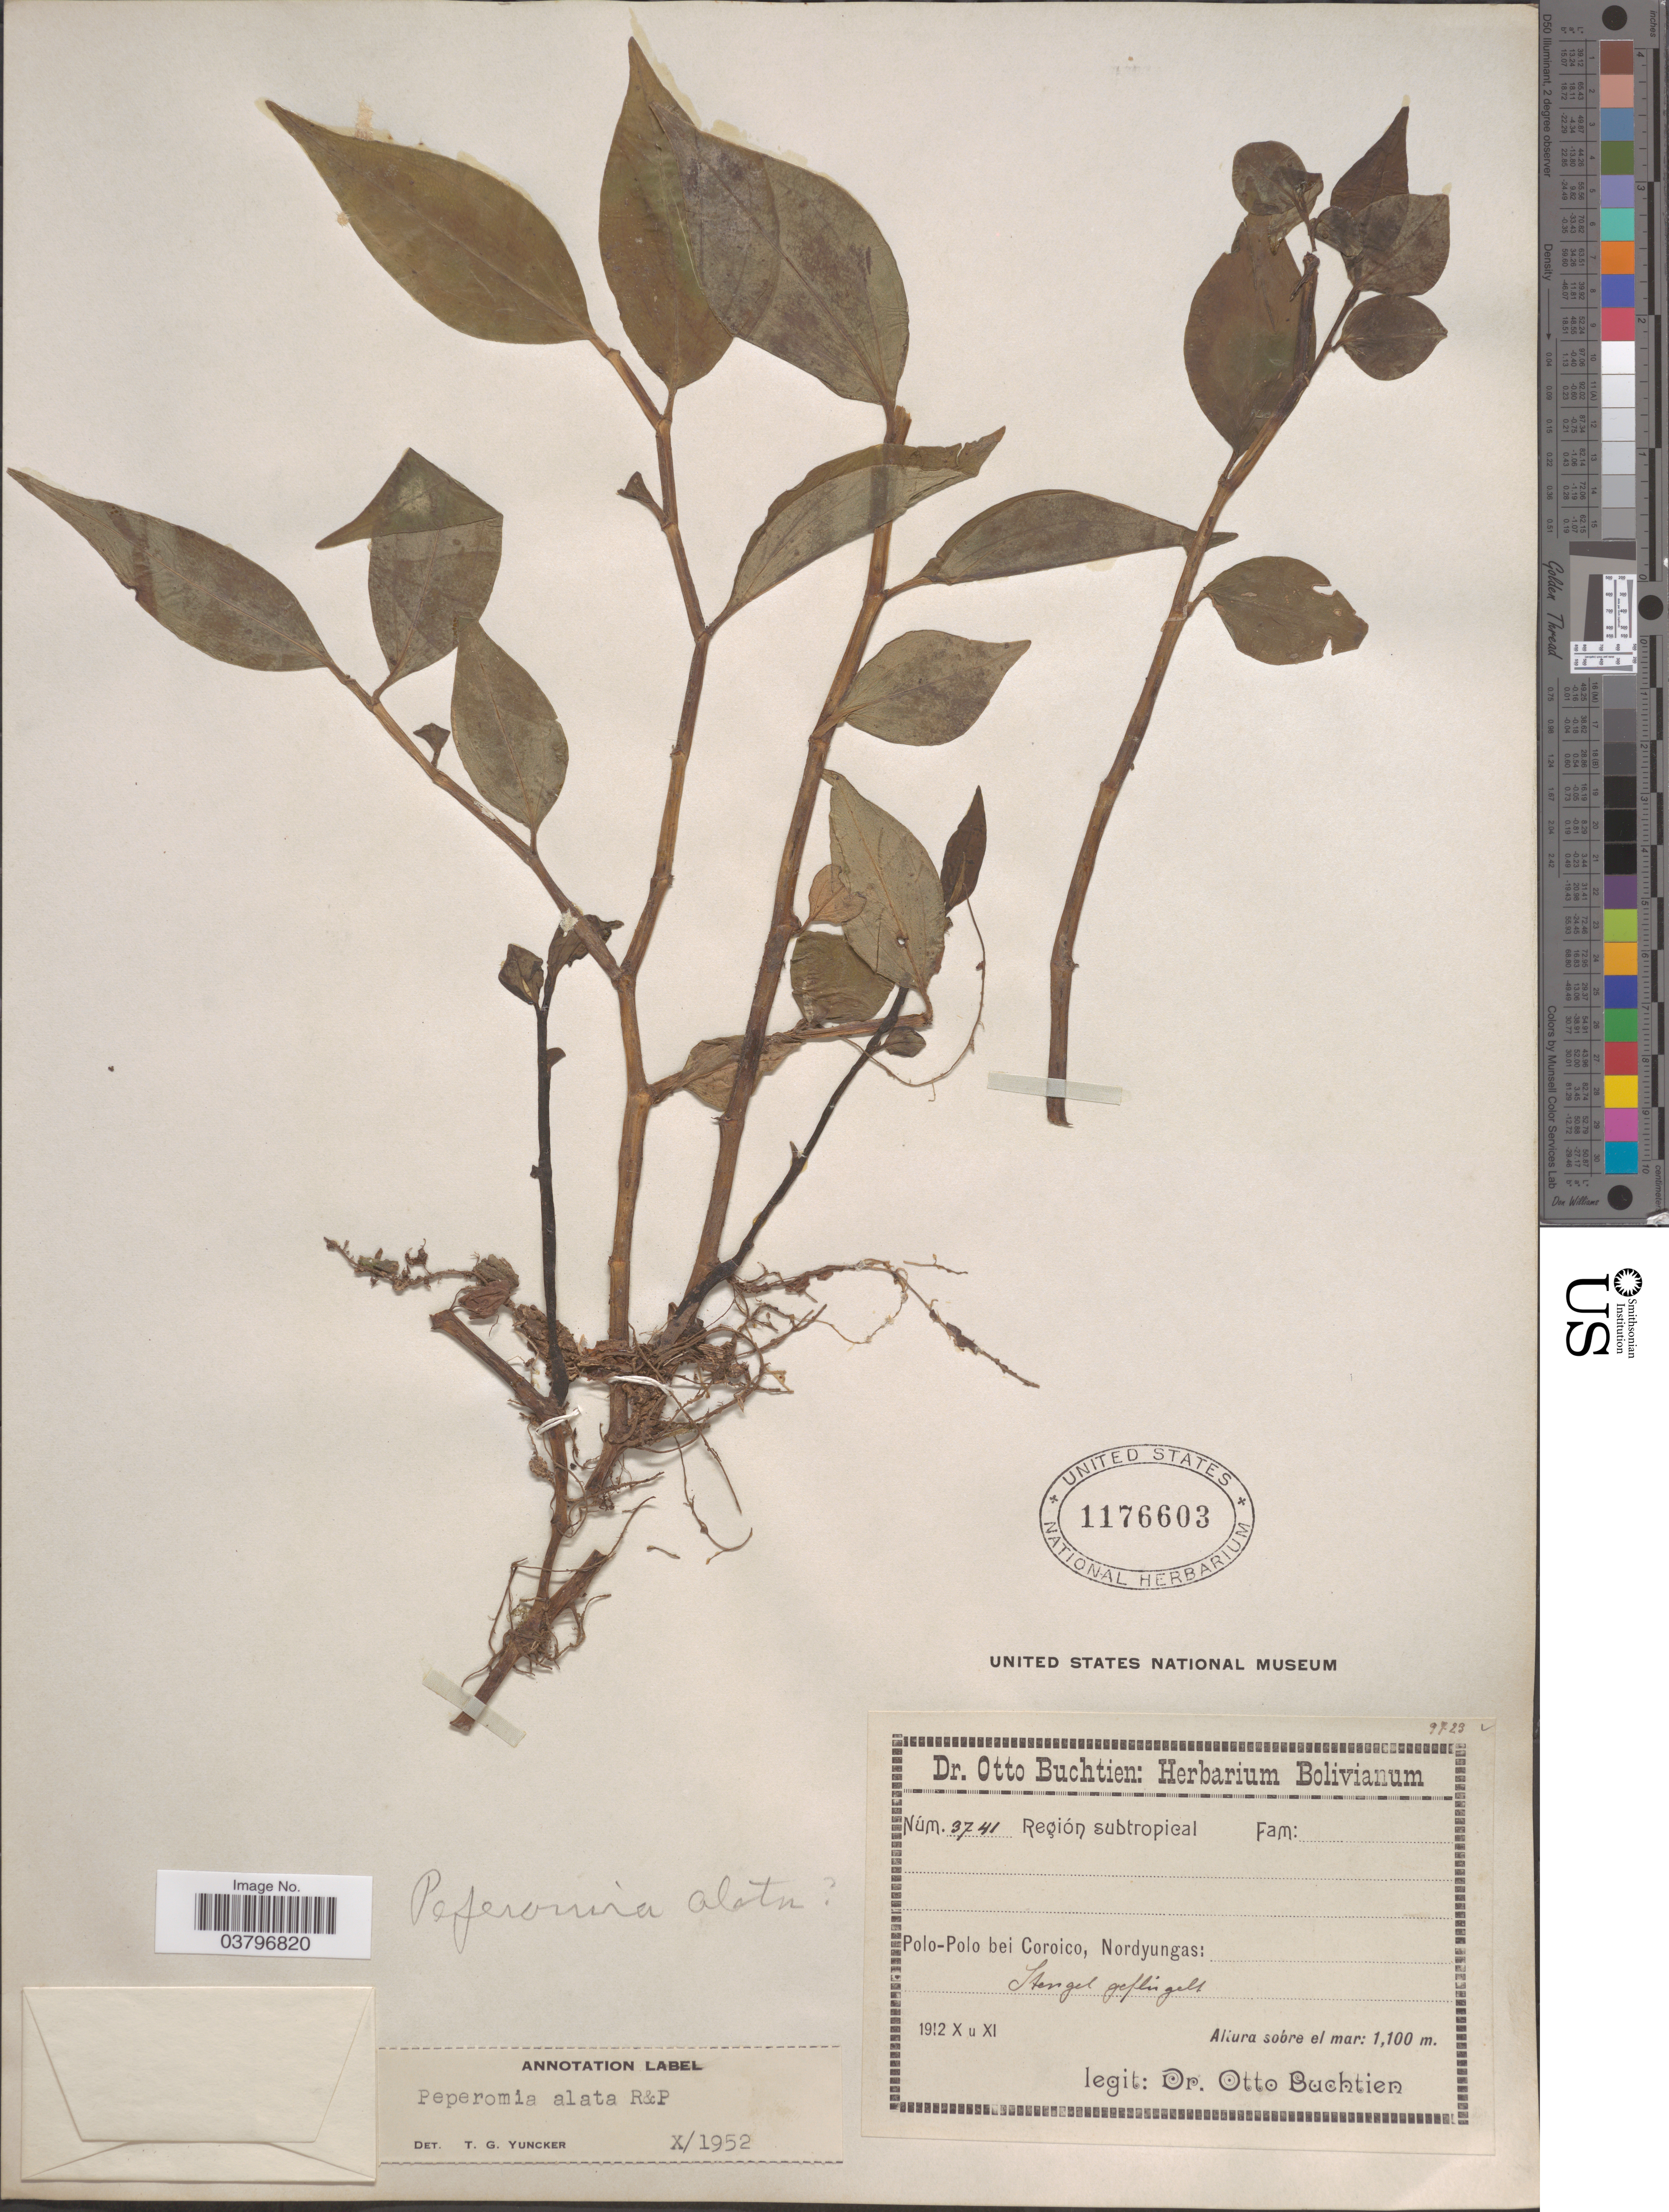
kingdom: Plantae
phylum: Tracheophyta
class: Magnoliopsida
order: Piperales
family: Piperaceae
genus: Peperomia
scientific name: Peperomia alata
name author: Ruiz & Pav.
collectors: O. Buchtien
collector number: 3741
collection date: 1912-10/1912-11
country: Bolivia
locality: Región subtropical. Polo-Polo bei Coroico, Nordyungas.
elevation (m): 1100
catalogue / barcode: US 1176603